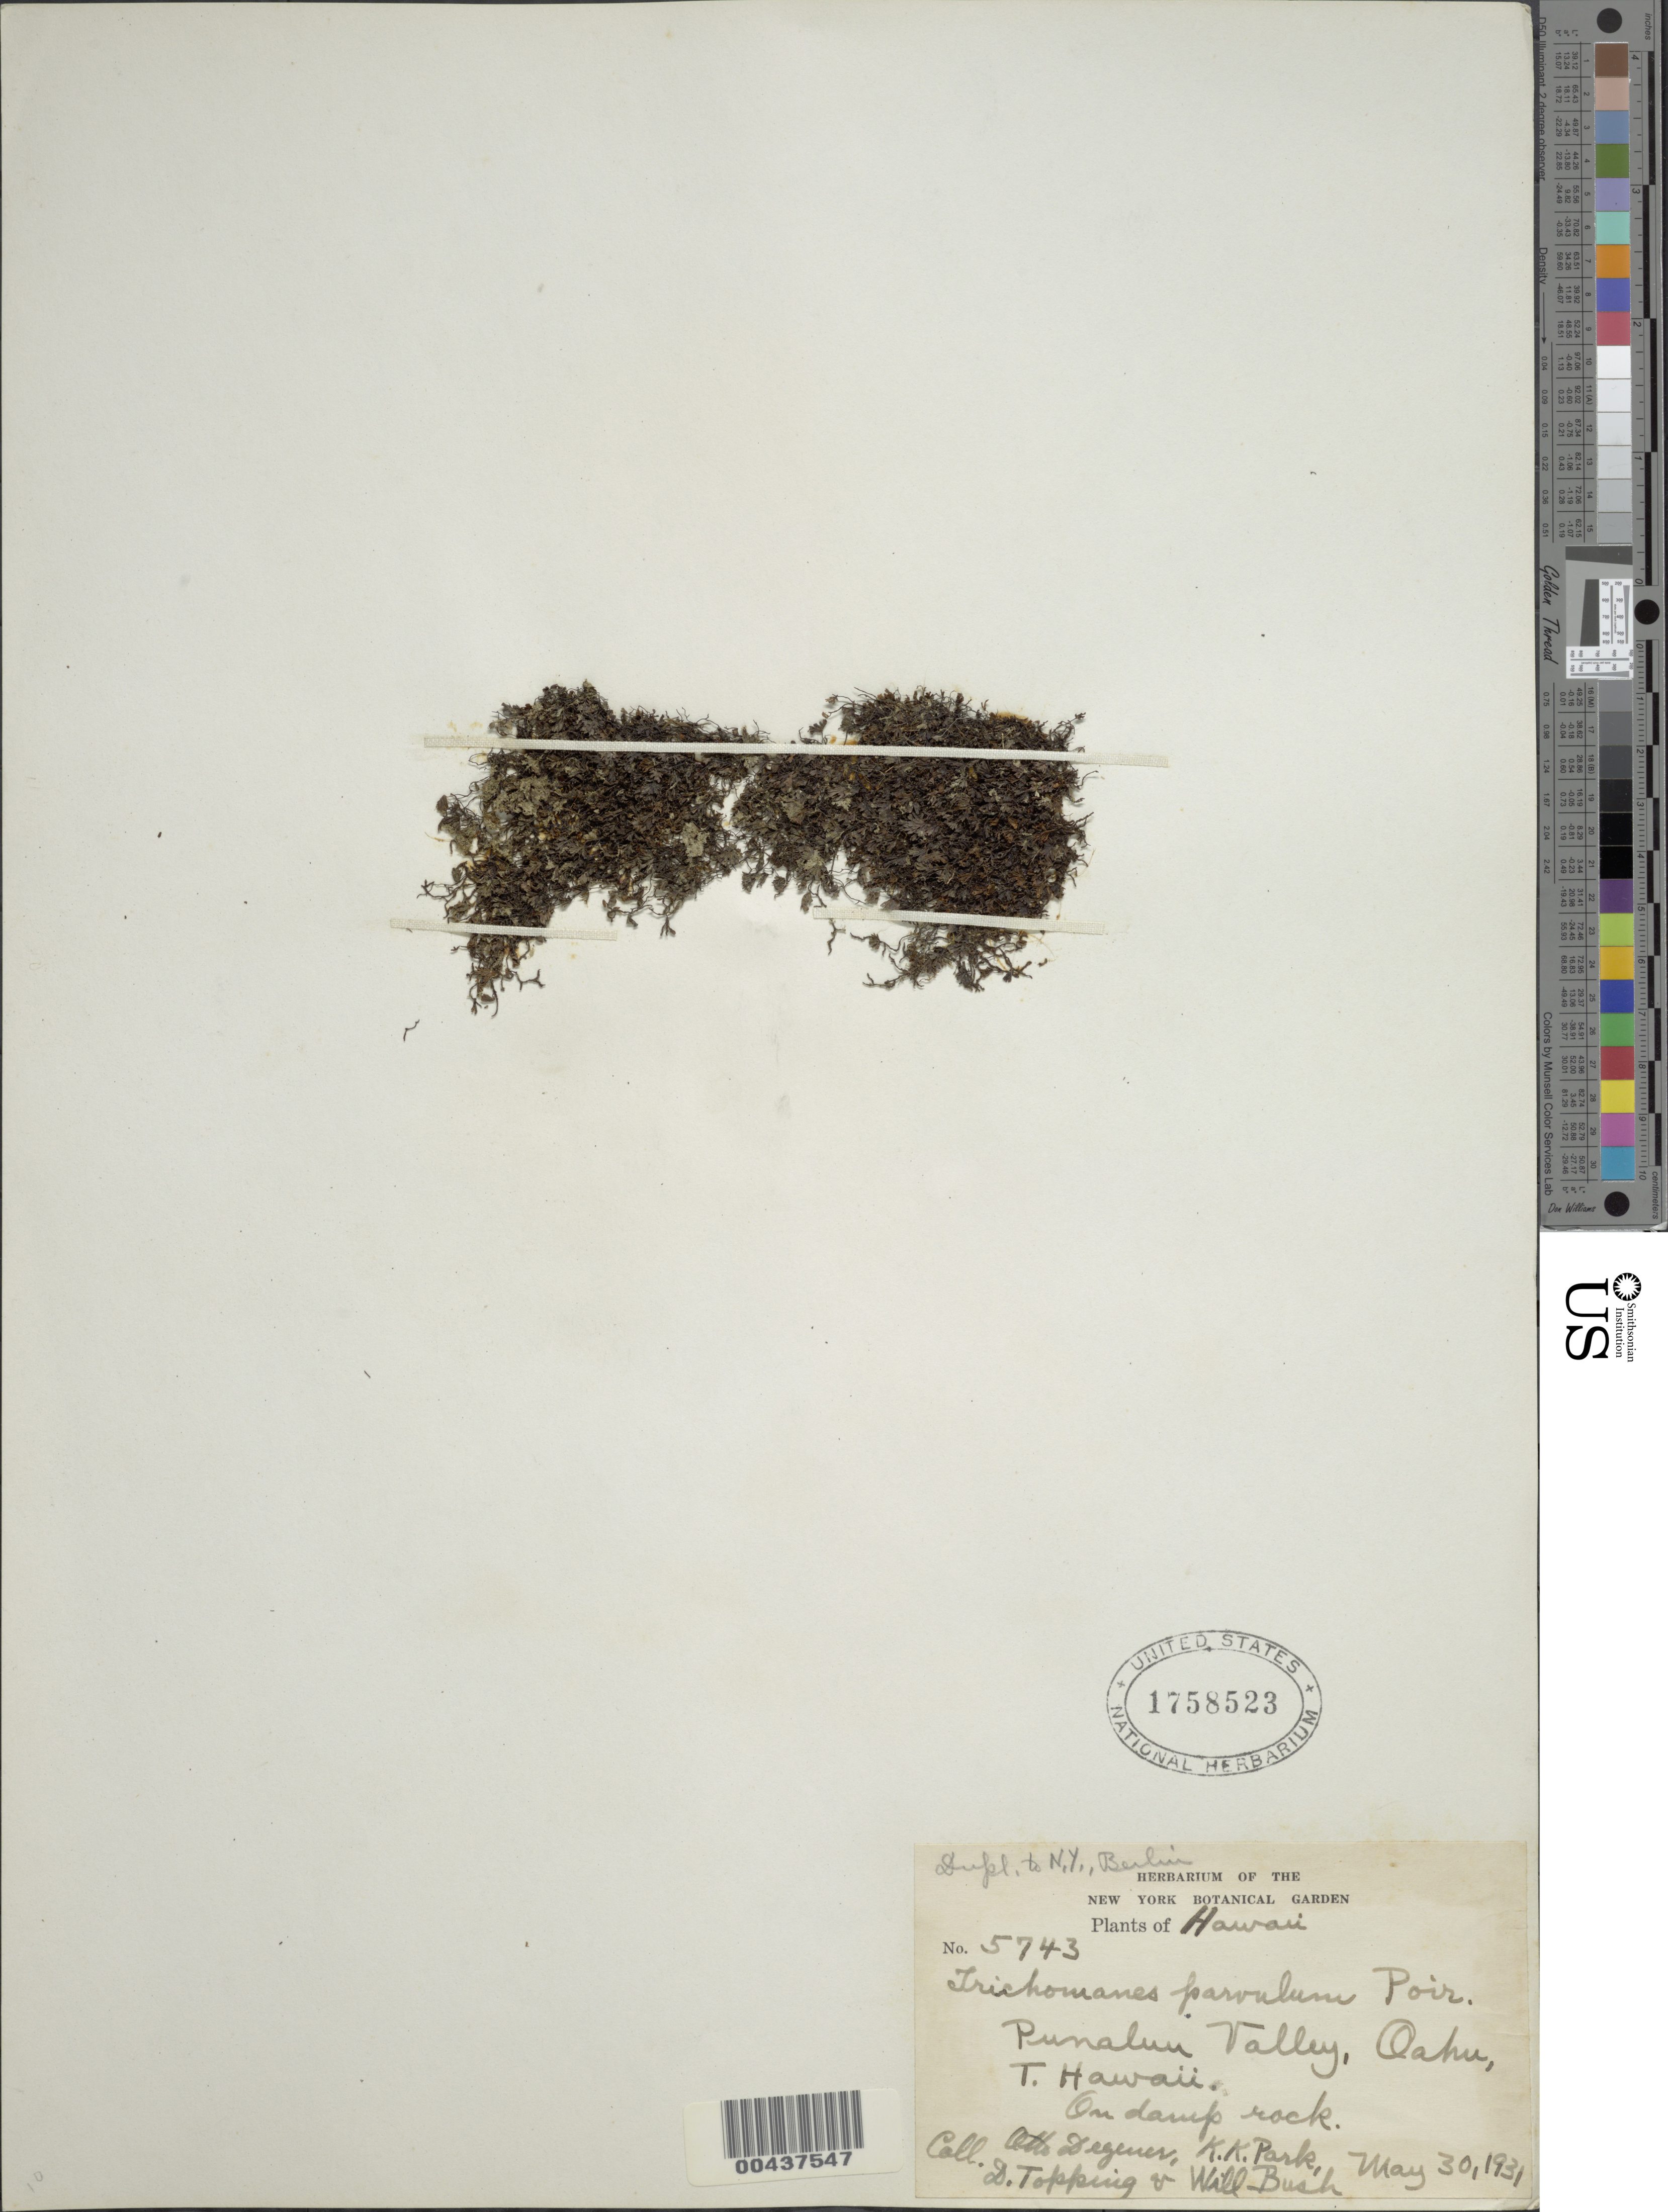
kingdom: Plantae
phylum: Tracheophyta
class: Polypodiopsida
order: Hymenophyllales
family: Hymenophyllaceae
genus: Crepidomanes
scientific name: Crepidomanes minutum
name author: (Blume) K. Iwats.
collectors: O. Degener, K. Park, D. L. Topping & W. Bush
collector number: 5743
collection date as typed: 30 May 1931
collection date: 1931-05-30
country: United States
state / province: Hawaii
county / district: Honolulu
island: Oahu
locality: Punaluu Valley, Oahu, T. Hawaii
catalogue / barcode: US 1758523